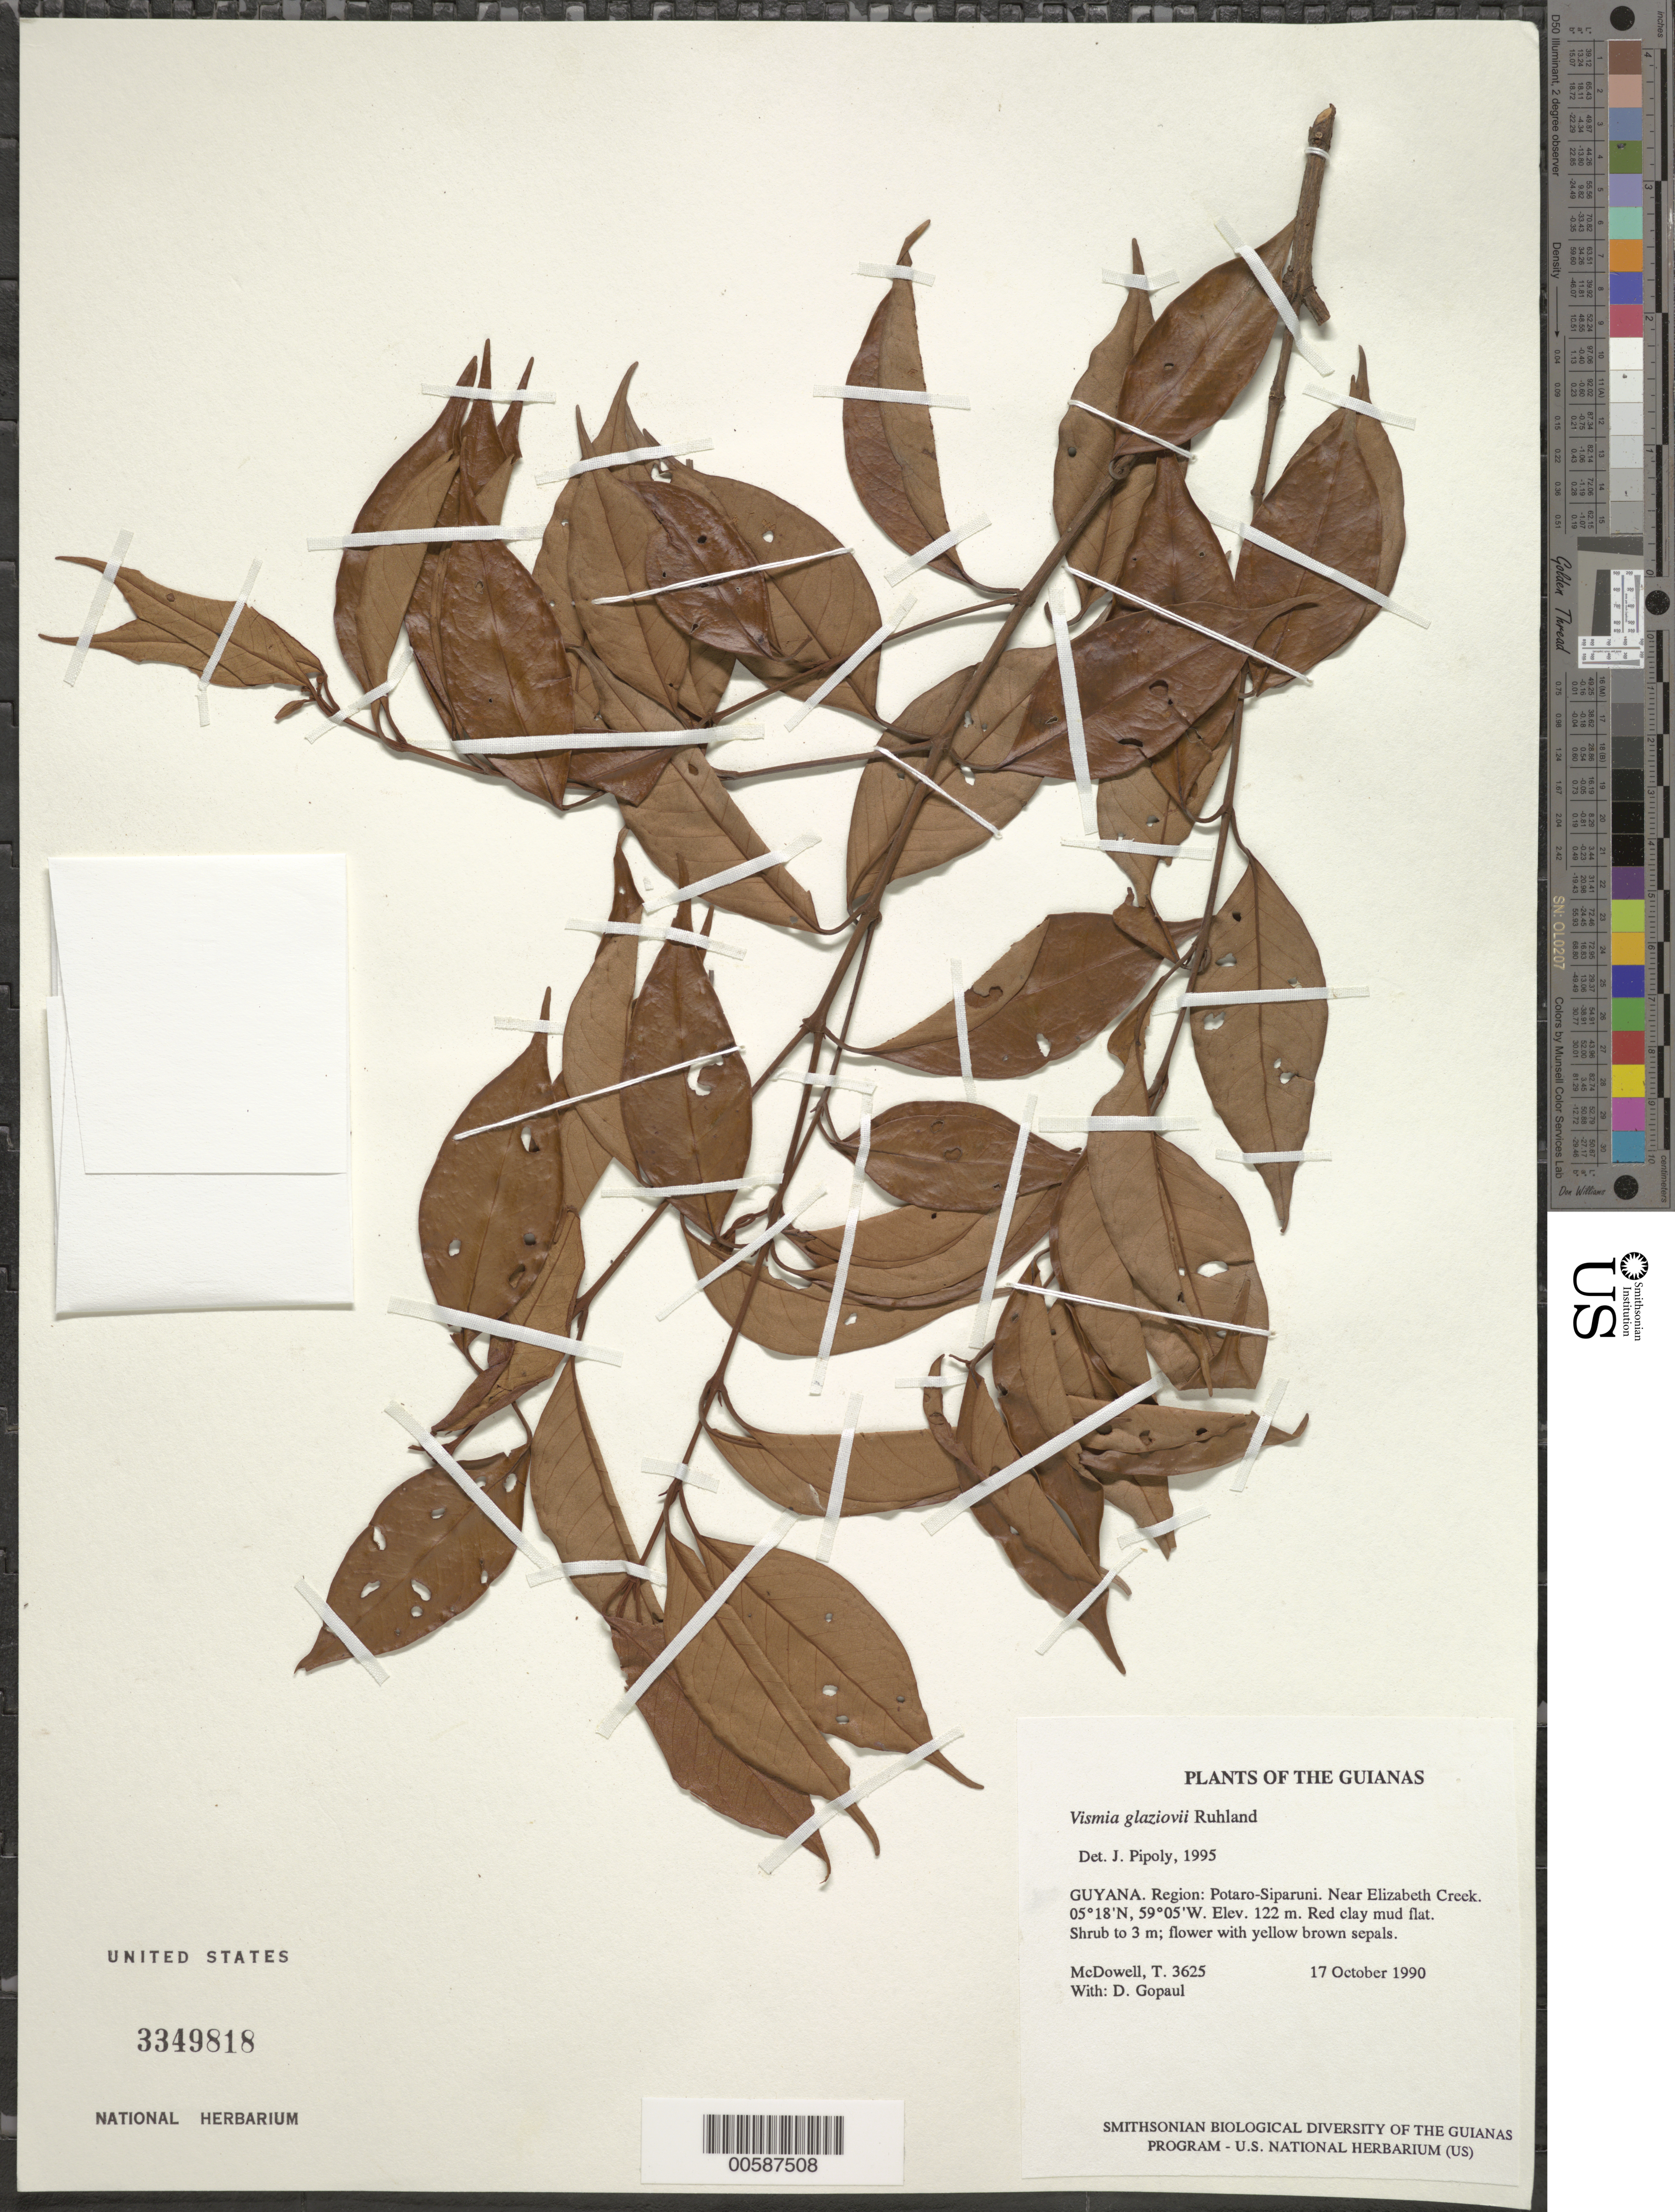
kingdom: Plantae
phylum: Tracheophyta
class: Magnoliopsida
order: Malpighiales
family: Hypericaceae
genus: Vismia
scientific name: Vismia glaziovii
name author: Ruhland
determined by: Pipoly, J. J., III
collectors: T. McDowell & D. Gopaul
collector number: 3625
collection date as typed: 17 October 1990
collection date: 1990-10-17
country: Guyana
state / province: Potaro-Siparuni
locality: Near Elizabeth Creek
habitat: Red clay mud flat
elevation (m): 122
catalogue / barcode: US 3349818